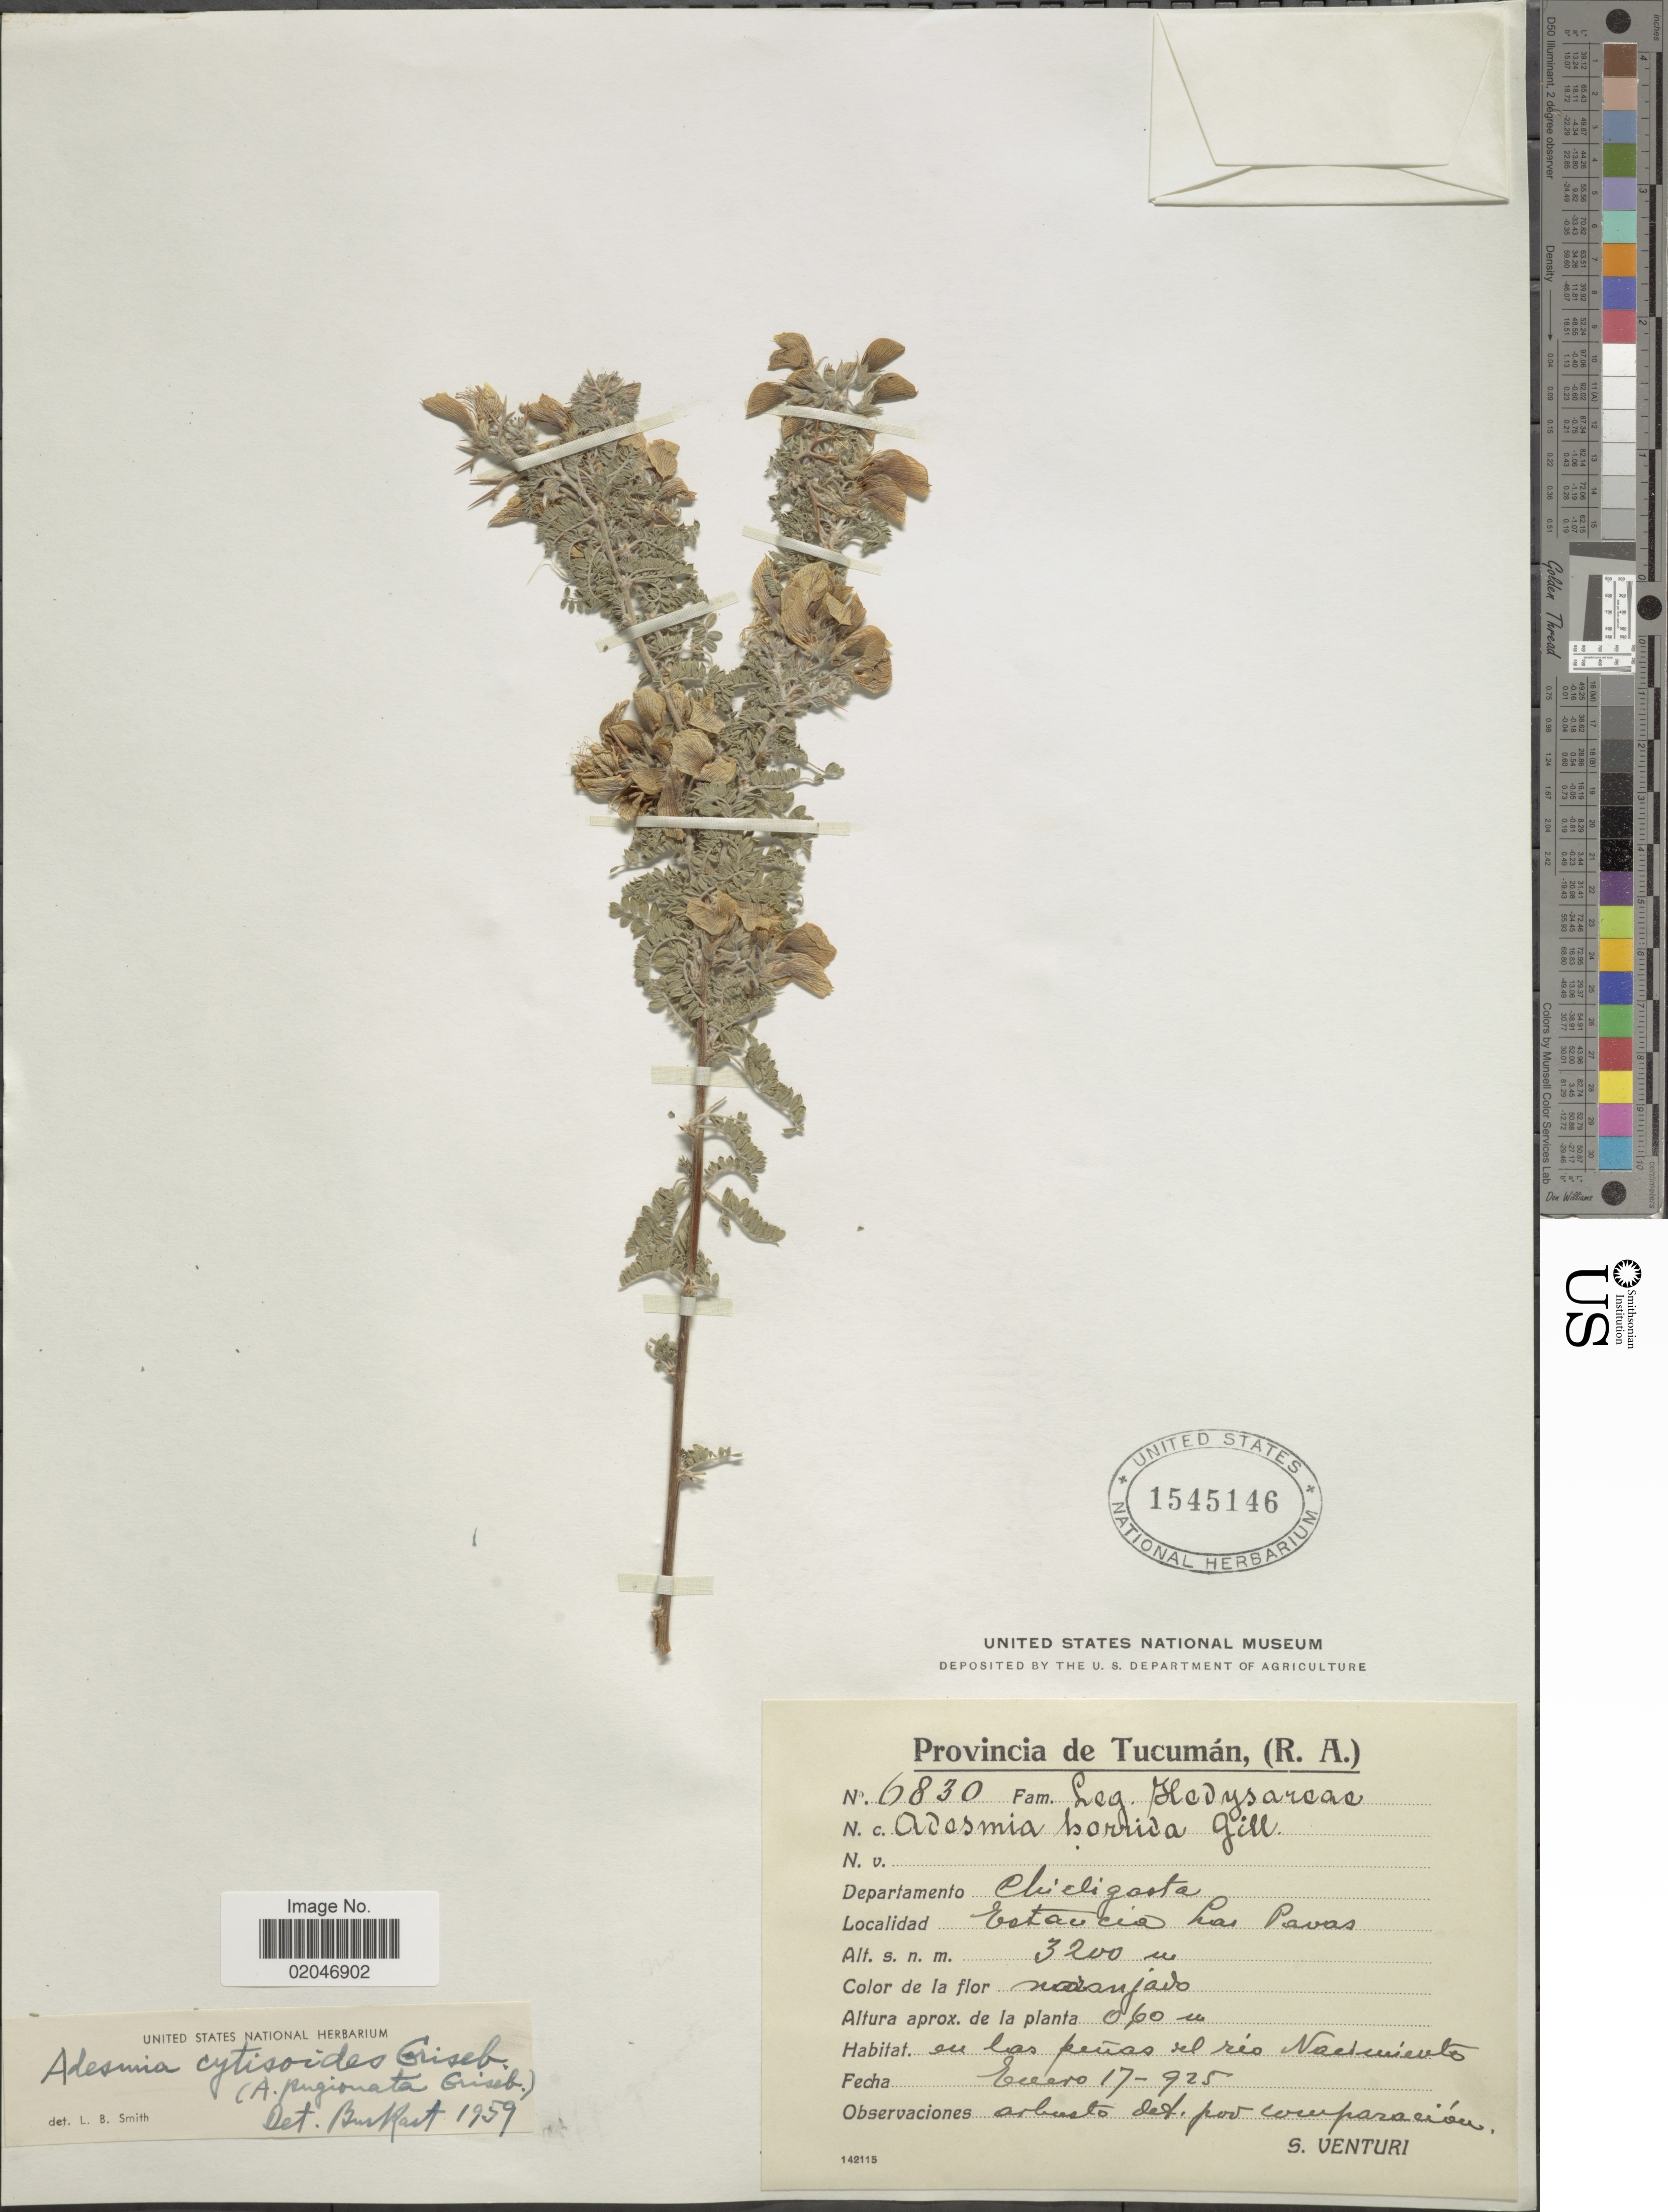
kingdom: Plantae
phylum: Tracheophyta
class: Magnoliopsida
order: Fabales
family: Fabaceae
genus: Adesmia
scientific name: Adesmia cytisoides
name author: Griseb.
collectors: S. Venturi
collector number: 6830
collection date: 1925-01-17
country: Argentina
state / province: Tucuman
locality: Departamento Chicligata, Estancia Las Pavas, R. A.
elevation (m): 3200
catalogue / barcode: US 1545146